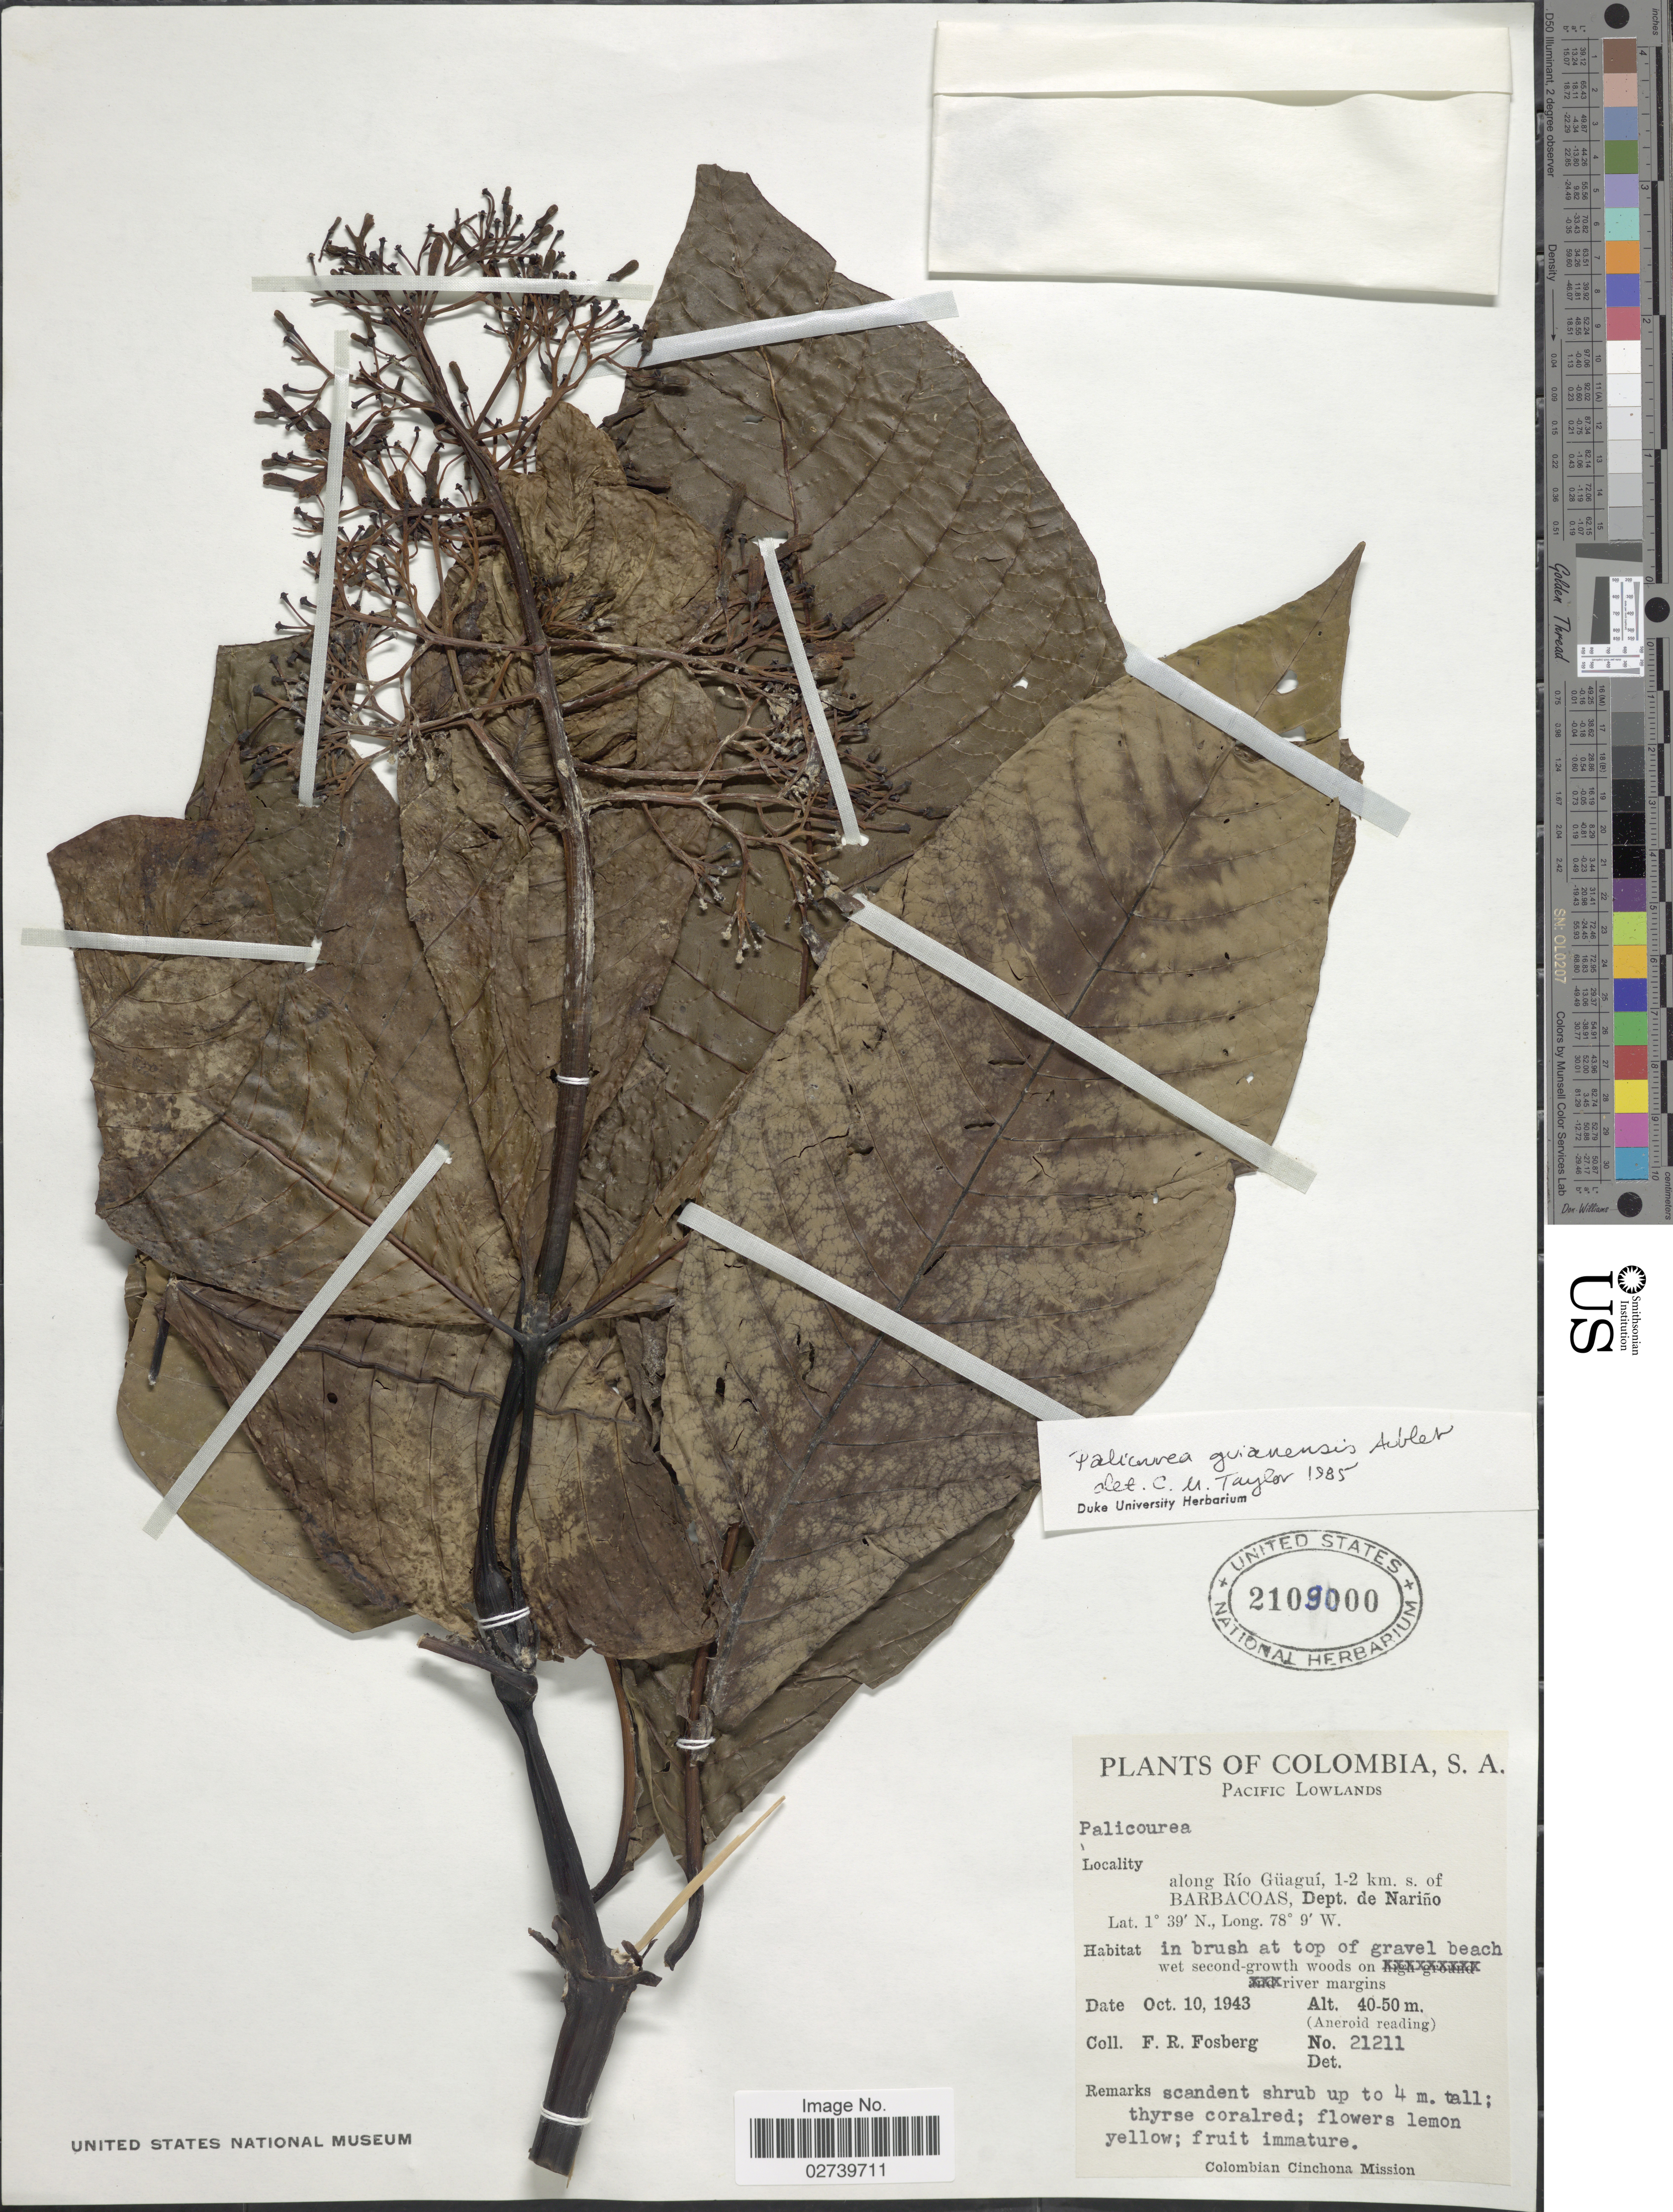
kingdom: Plantae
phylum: Tracheophyta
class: Magnoliopsida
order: Gentianales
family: Rubiaceae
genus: Palicourea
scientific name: Palicourea guianensis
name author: Aubl.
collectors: F. R. Fosberg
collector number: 21211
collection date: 1943-10-10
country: Colombia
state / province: Nariño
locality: Pacific Lowlands. along Río Güaguí, 1-2 km. s. of Barbacoas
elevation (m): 40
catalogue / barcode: US 2109000